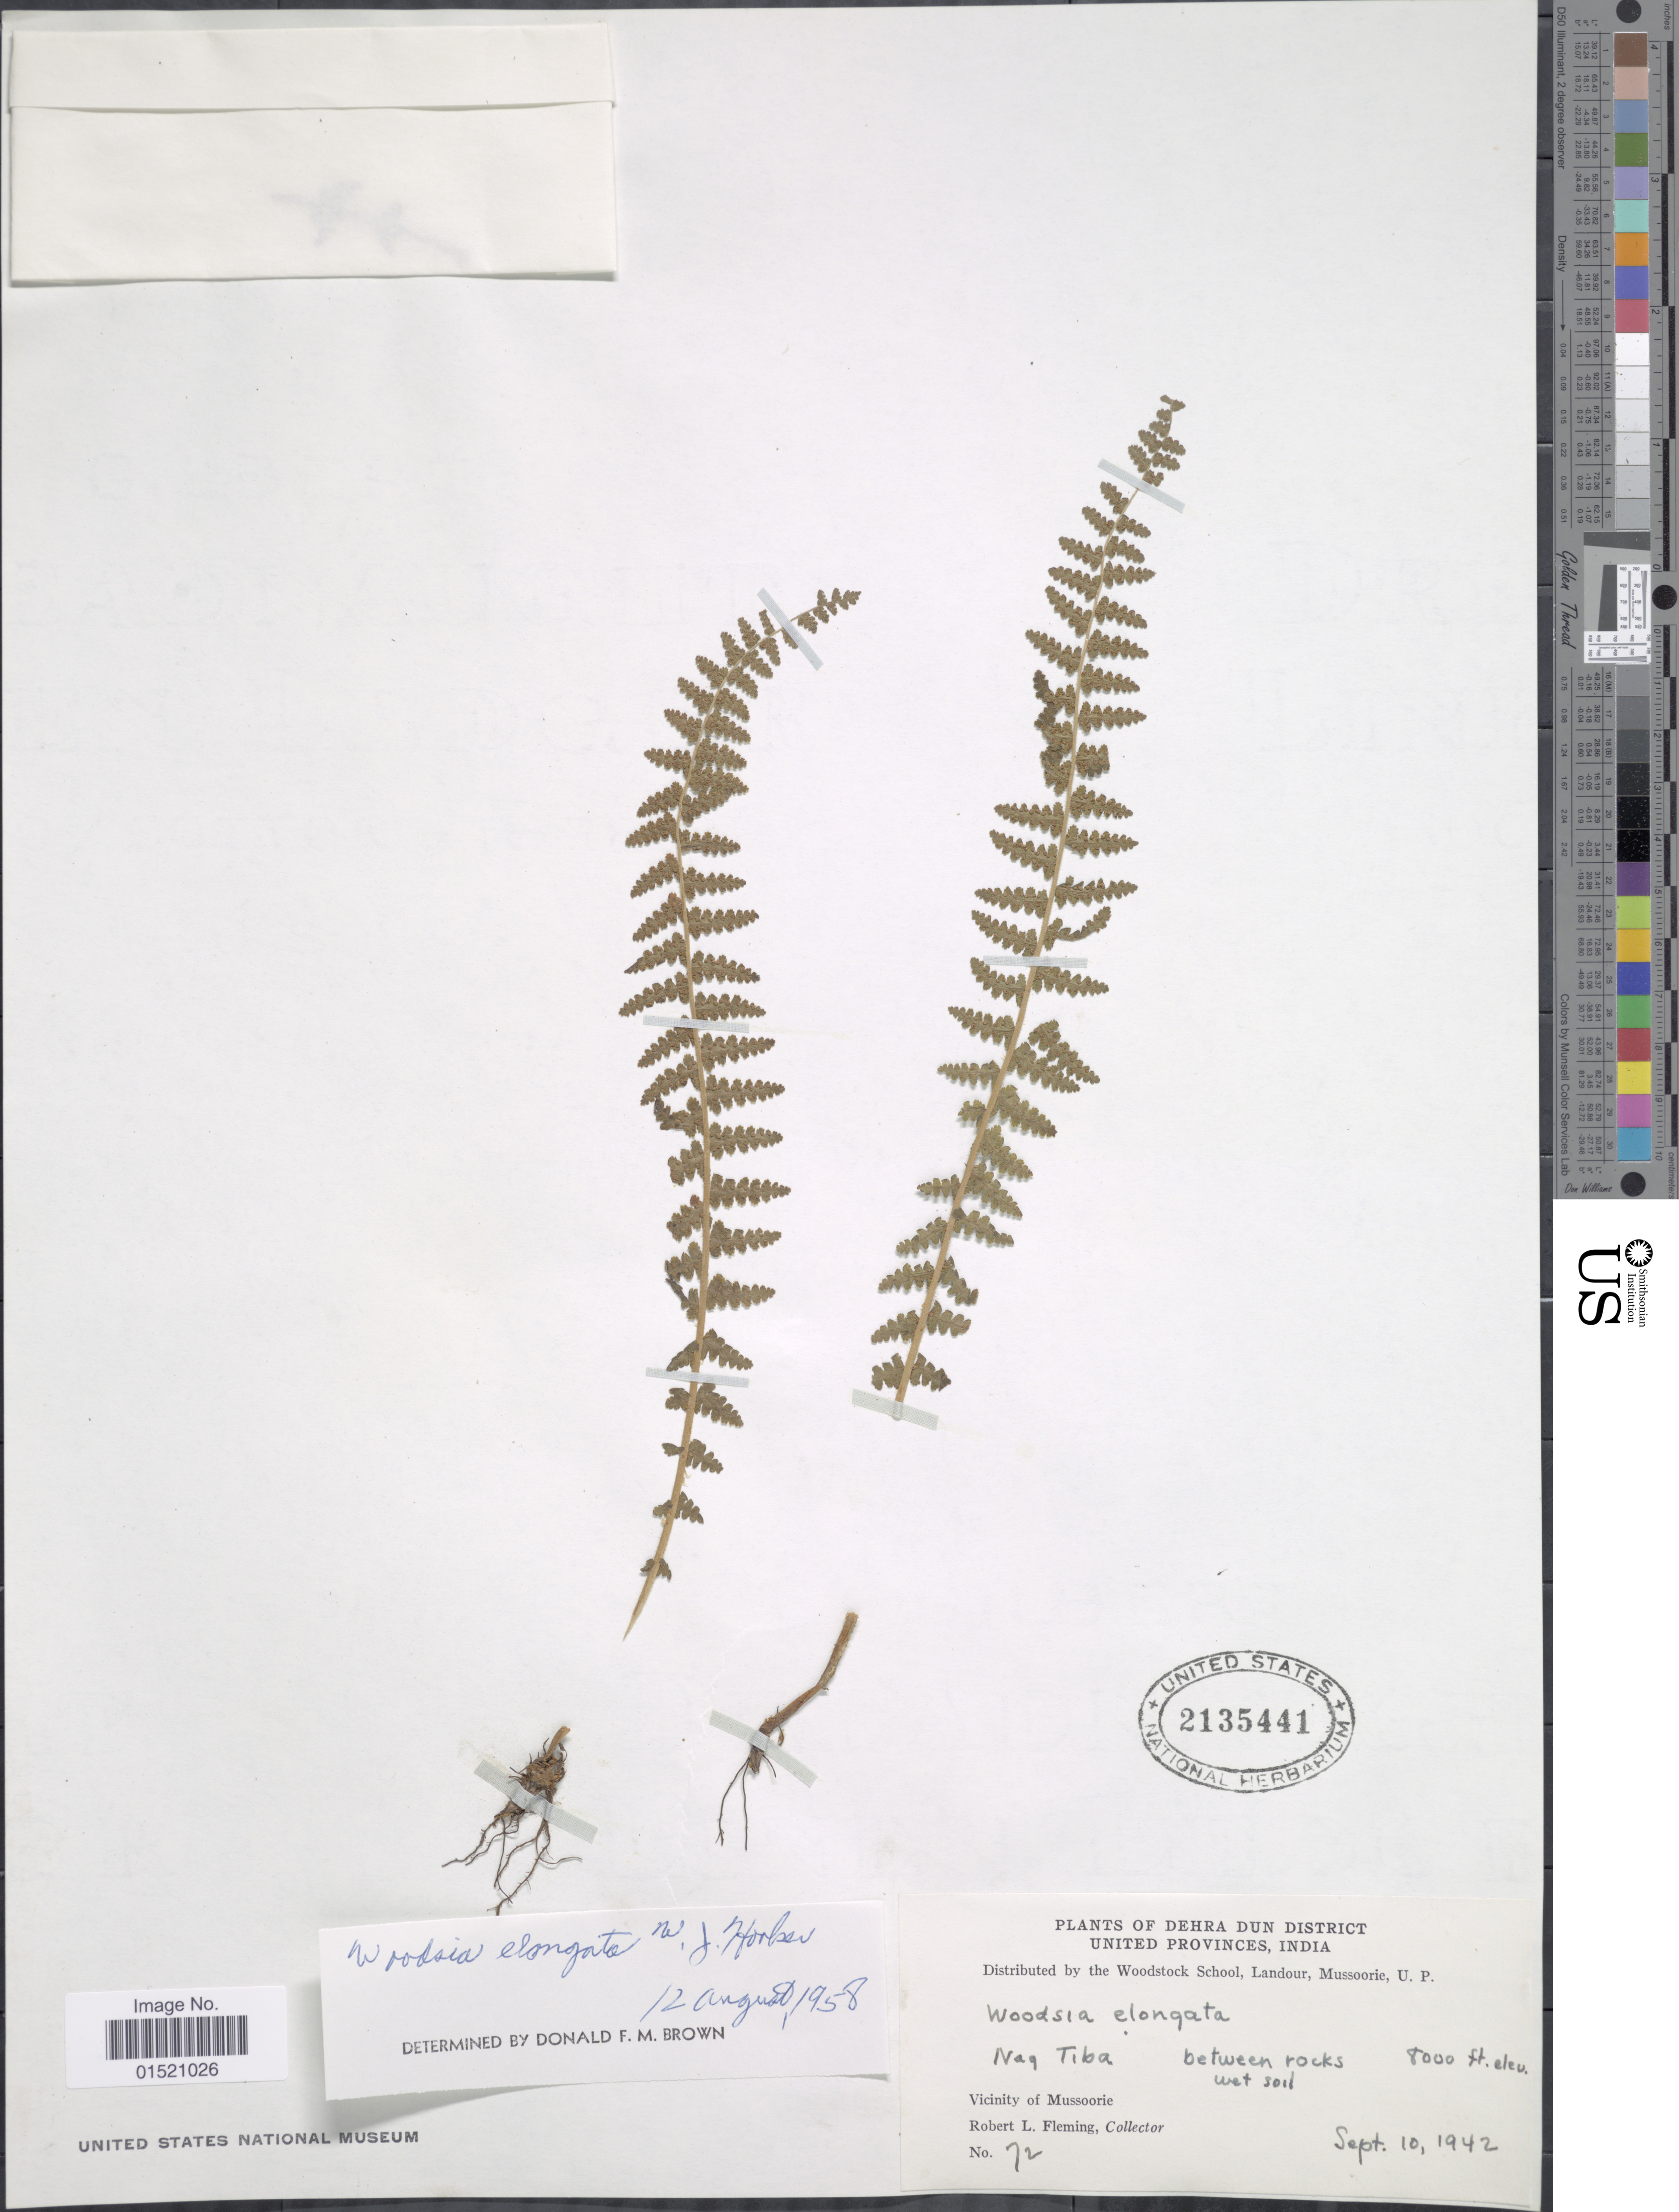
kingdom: Plantae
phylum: Tracheophyta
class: Polypodiopsida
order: Polypodiales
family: Woodsiaceae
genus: Woodsia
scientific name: Woodsia elongata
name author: Hook.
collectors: R. Fleming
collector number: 72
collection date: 1942-09-10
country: India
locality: Dehra Dun District United Provinces, Nag Tiba, Vicinity of Mussoorie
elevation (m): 2438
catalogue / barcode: US 2135441